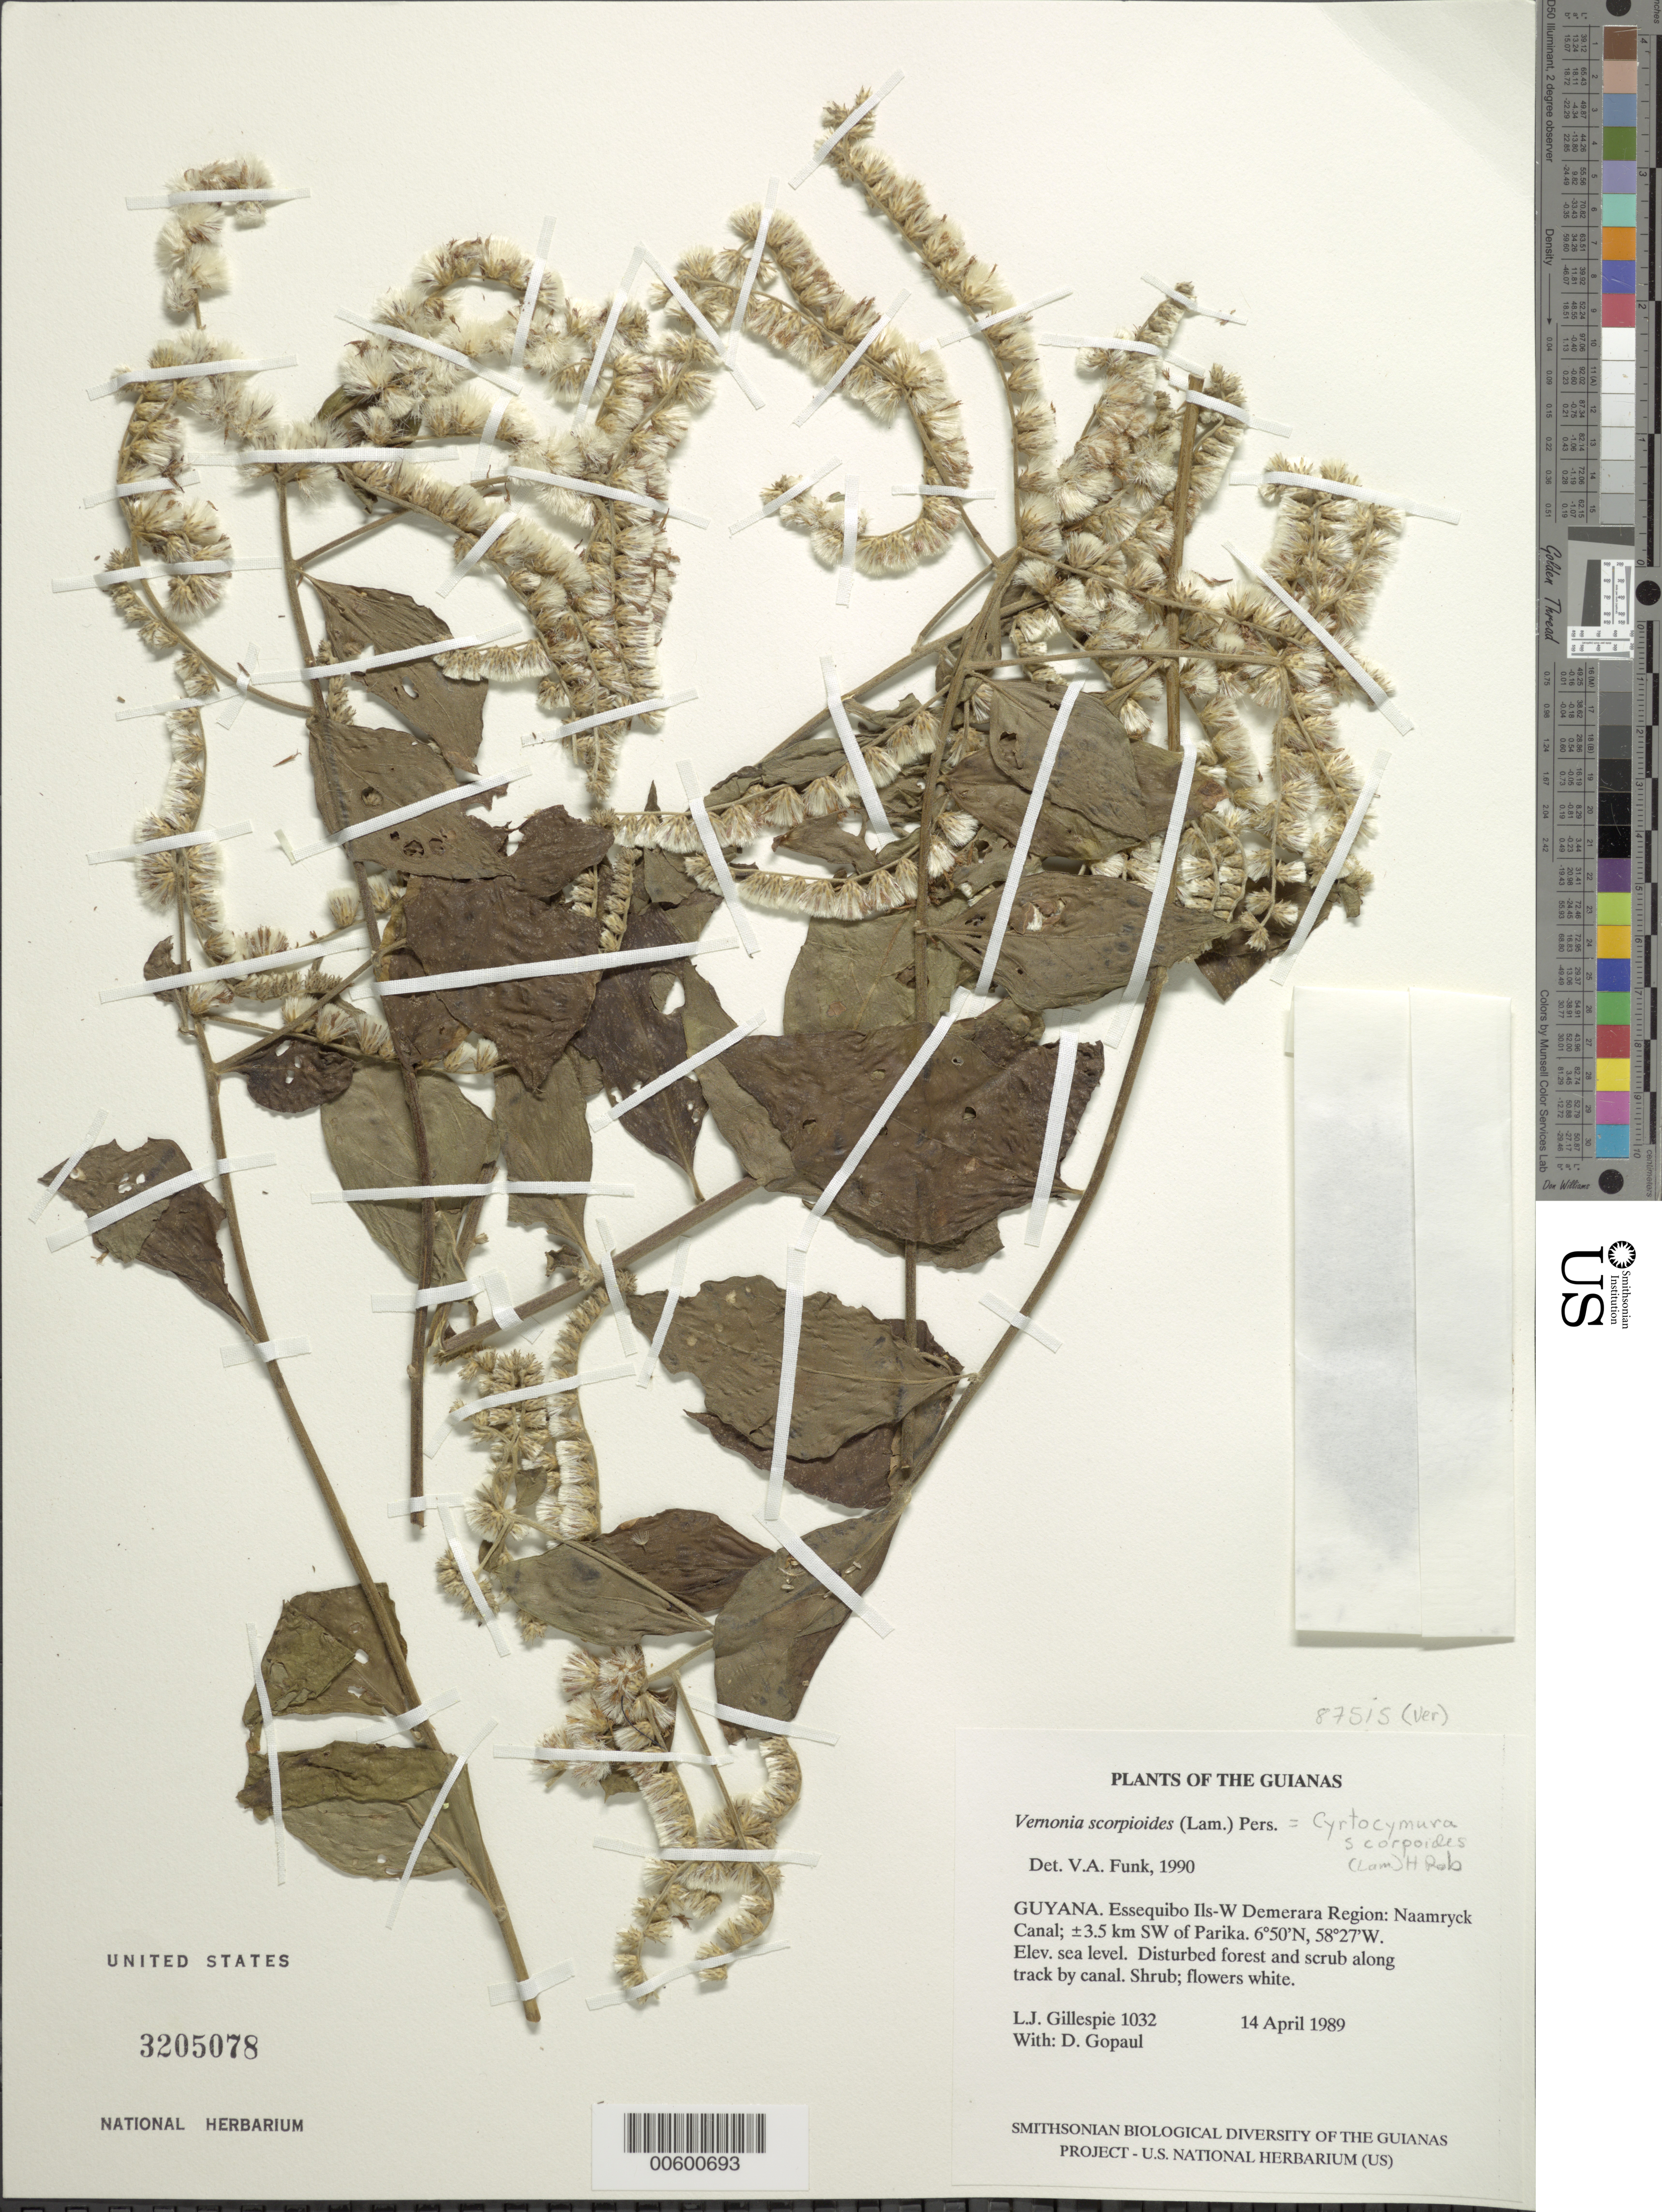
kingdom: Plantae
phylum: Tracheophyta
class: Magnoliopsida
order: Asterales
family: Asteraceae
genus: Cyrtocymura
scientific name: Cyrtocymura scorpioides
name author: (Lam.) H. Rob.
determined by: Funk, Vicki A., (BOT), Smithsonian Institution - National Museum of Natural History (UNITED STATES)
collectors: L. J. Gillespie & D. Gopaul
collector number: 1032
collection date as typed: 14 April 1989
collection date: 1989-04-14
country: Guyana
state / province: Essequibo Isl-W. Demerara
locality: Naamryck Canal; ±3.5 km SW of Parika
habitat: Disturbed forest and scrub along track by canal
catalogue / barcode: US 3205078